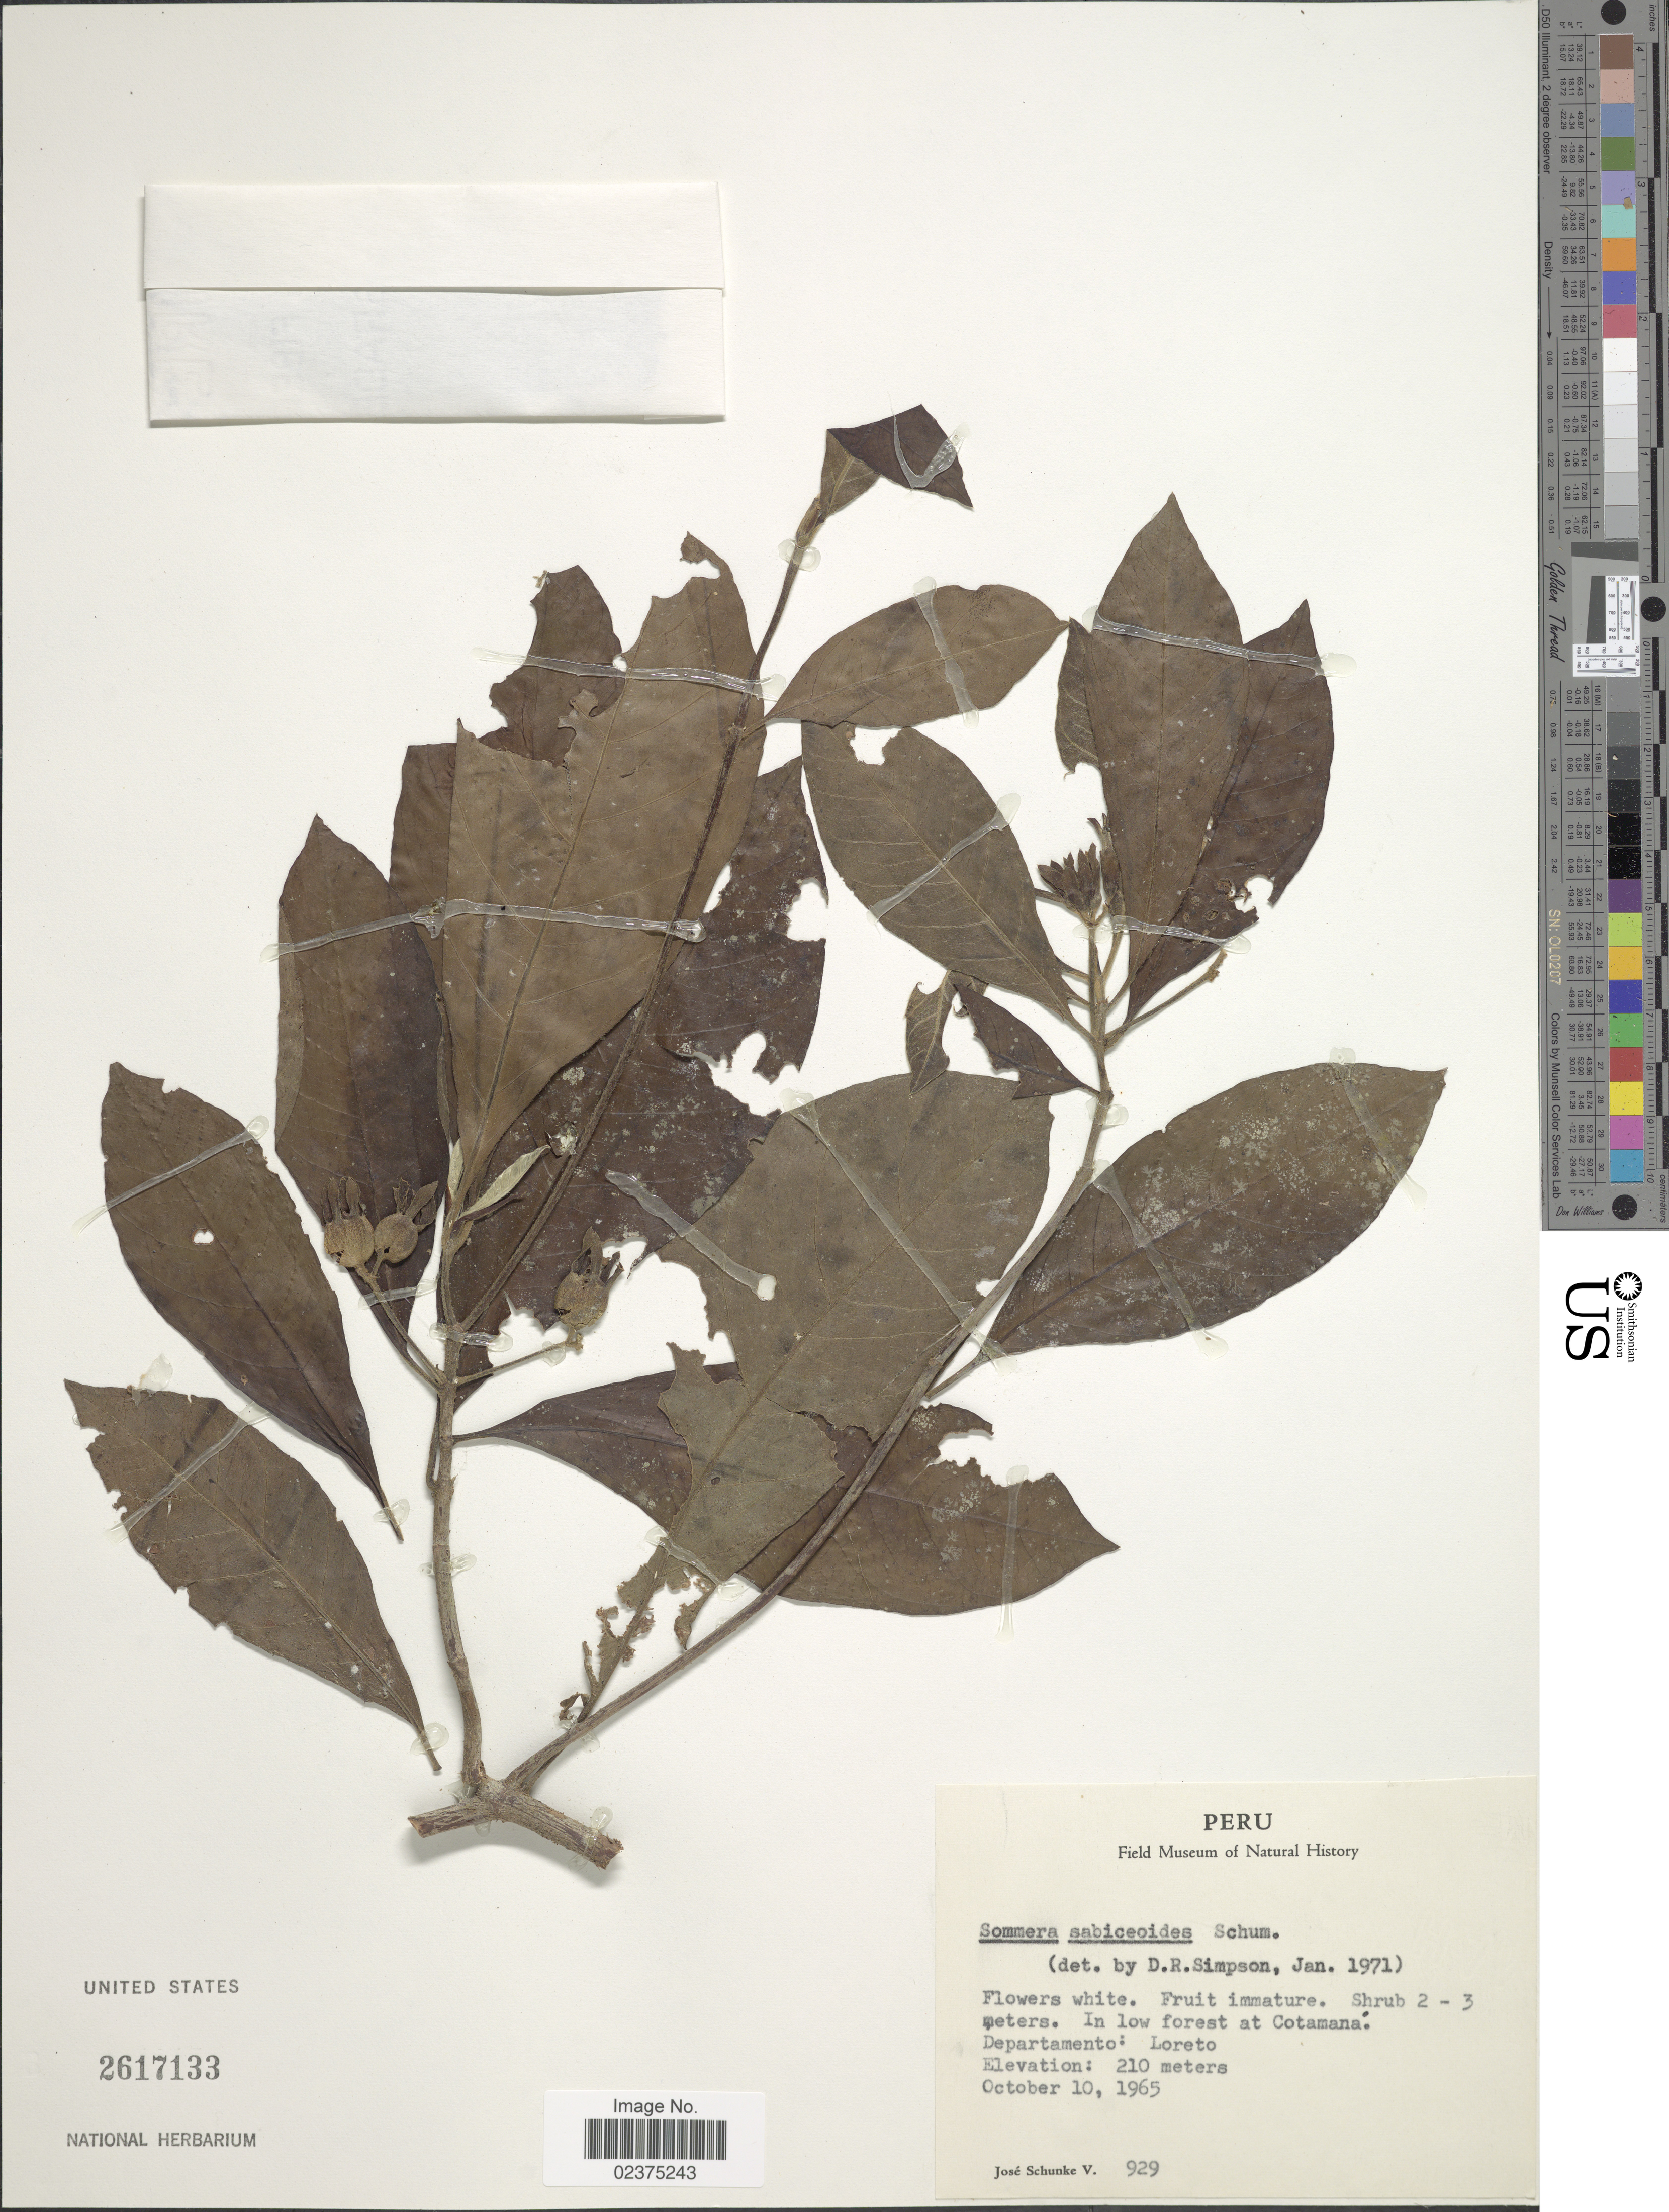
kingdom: Plantae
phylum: Tracheophyta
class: Magnoliopsida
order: Gentianales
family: Rubiaceae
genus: Sommera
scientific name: Sommera sabiceoides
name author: K. Schum.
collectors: J. Schunke Vigo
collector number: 929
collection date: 1965-10-10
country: Peru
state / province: Loreto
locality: In low forest at Cotamaná. Departamento: Loreto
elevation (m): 210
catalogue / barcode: US 2617133